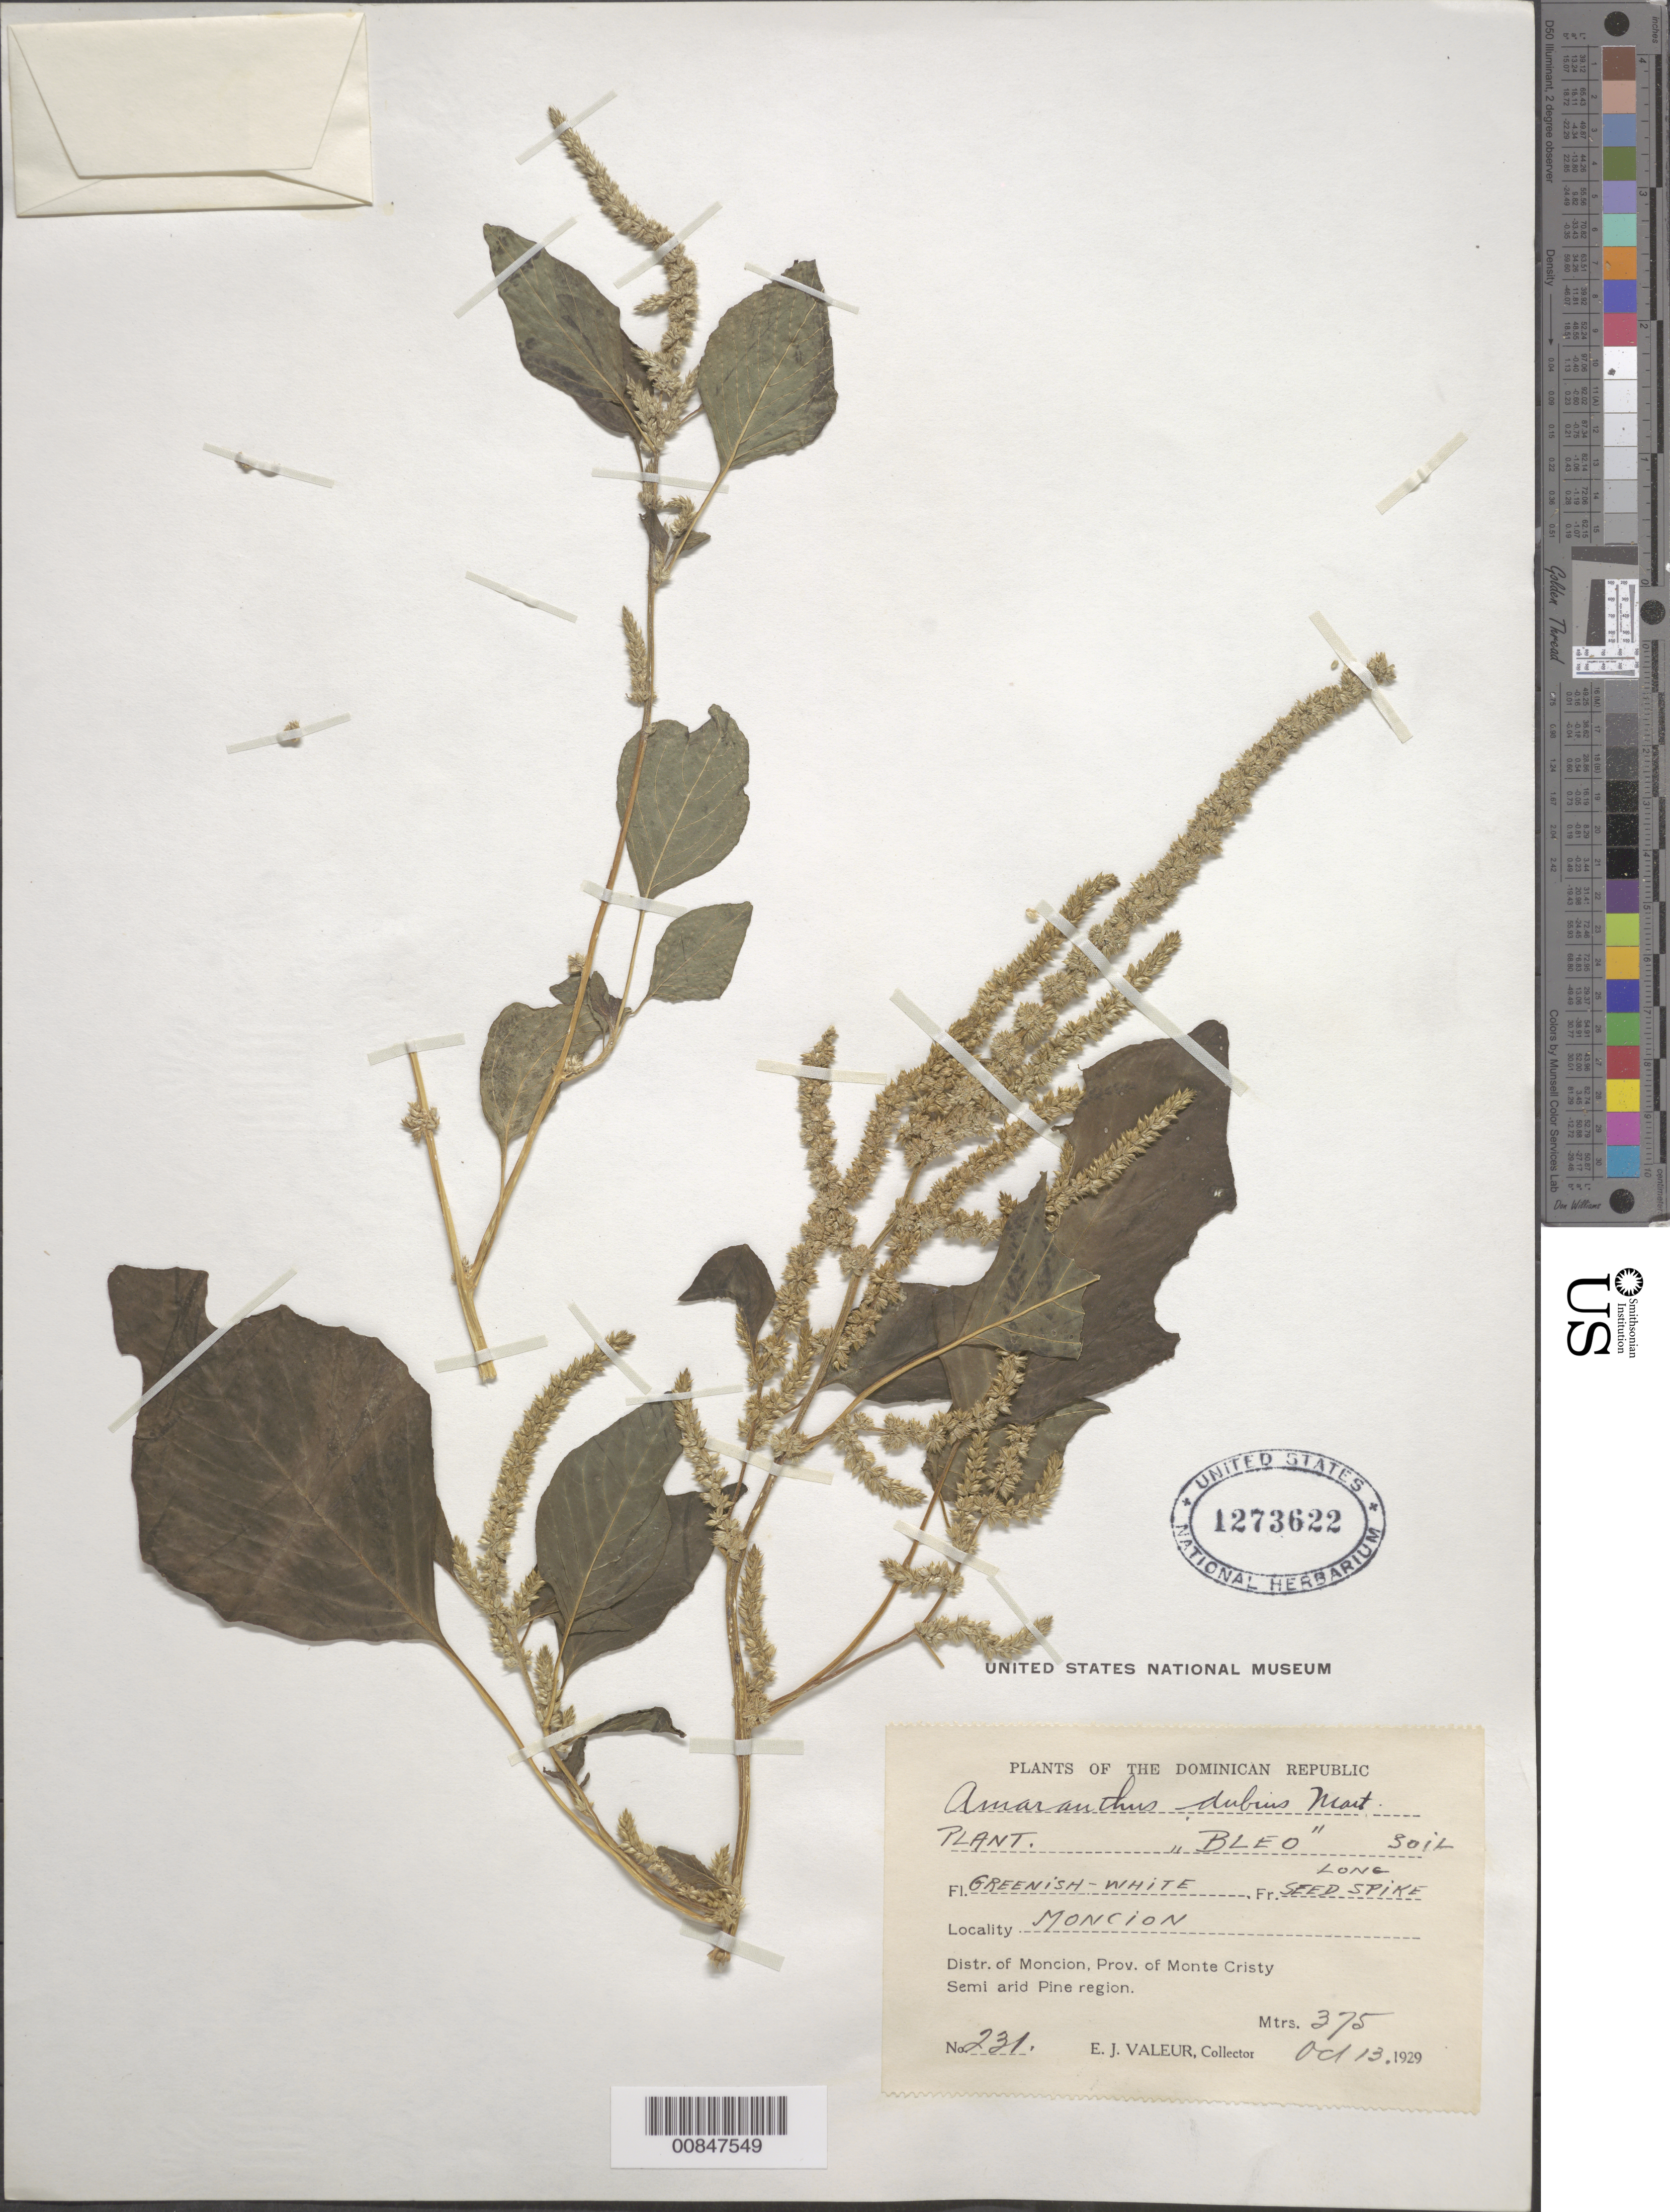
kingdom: Plantae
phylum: Tracheophyta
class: Magnoliopsida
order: Caryophyllales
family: Amaranthaceae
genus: Amaranthus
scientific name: Amaranthus dubius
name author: Mart. ex Thell.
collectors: E. Valeur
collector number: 231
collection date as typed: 13 Oct 1929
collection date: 1929-10-13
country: Dominican Republic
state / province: Monte Cristi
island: Hispaniola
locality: Monción, Distr. of Monción.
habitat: Semi arid Pine region. Soil.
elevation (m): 375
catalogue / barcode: US 1273622